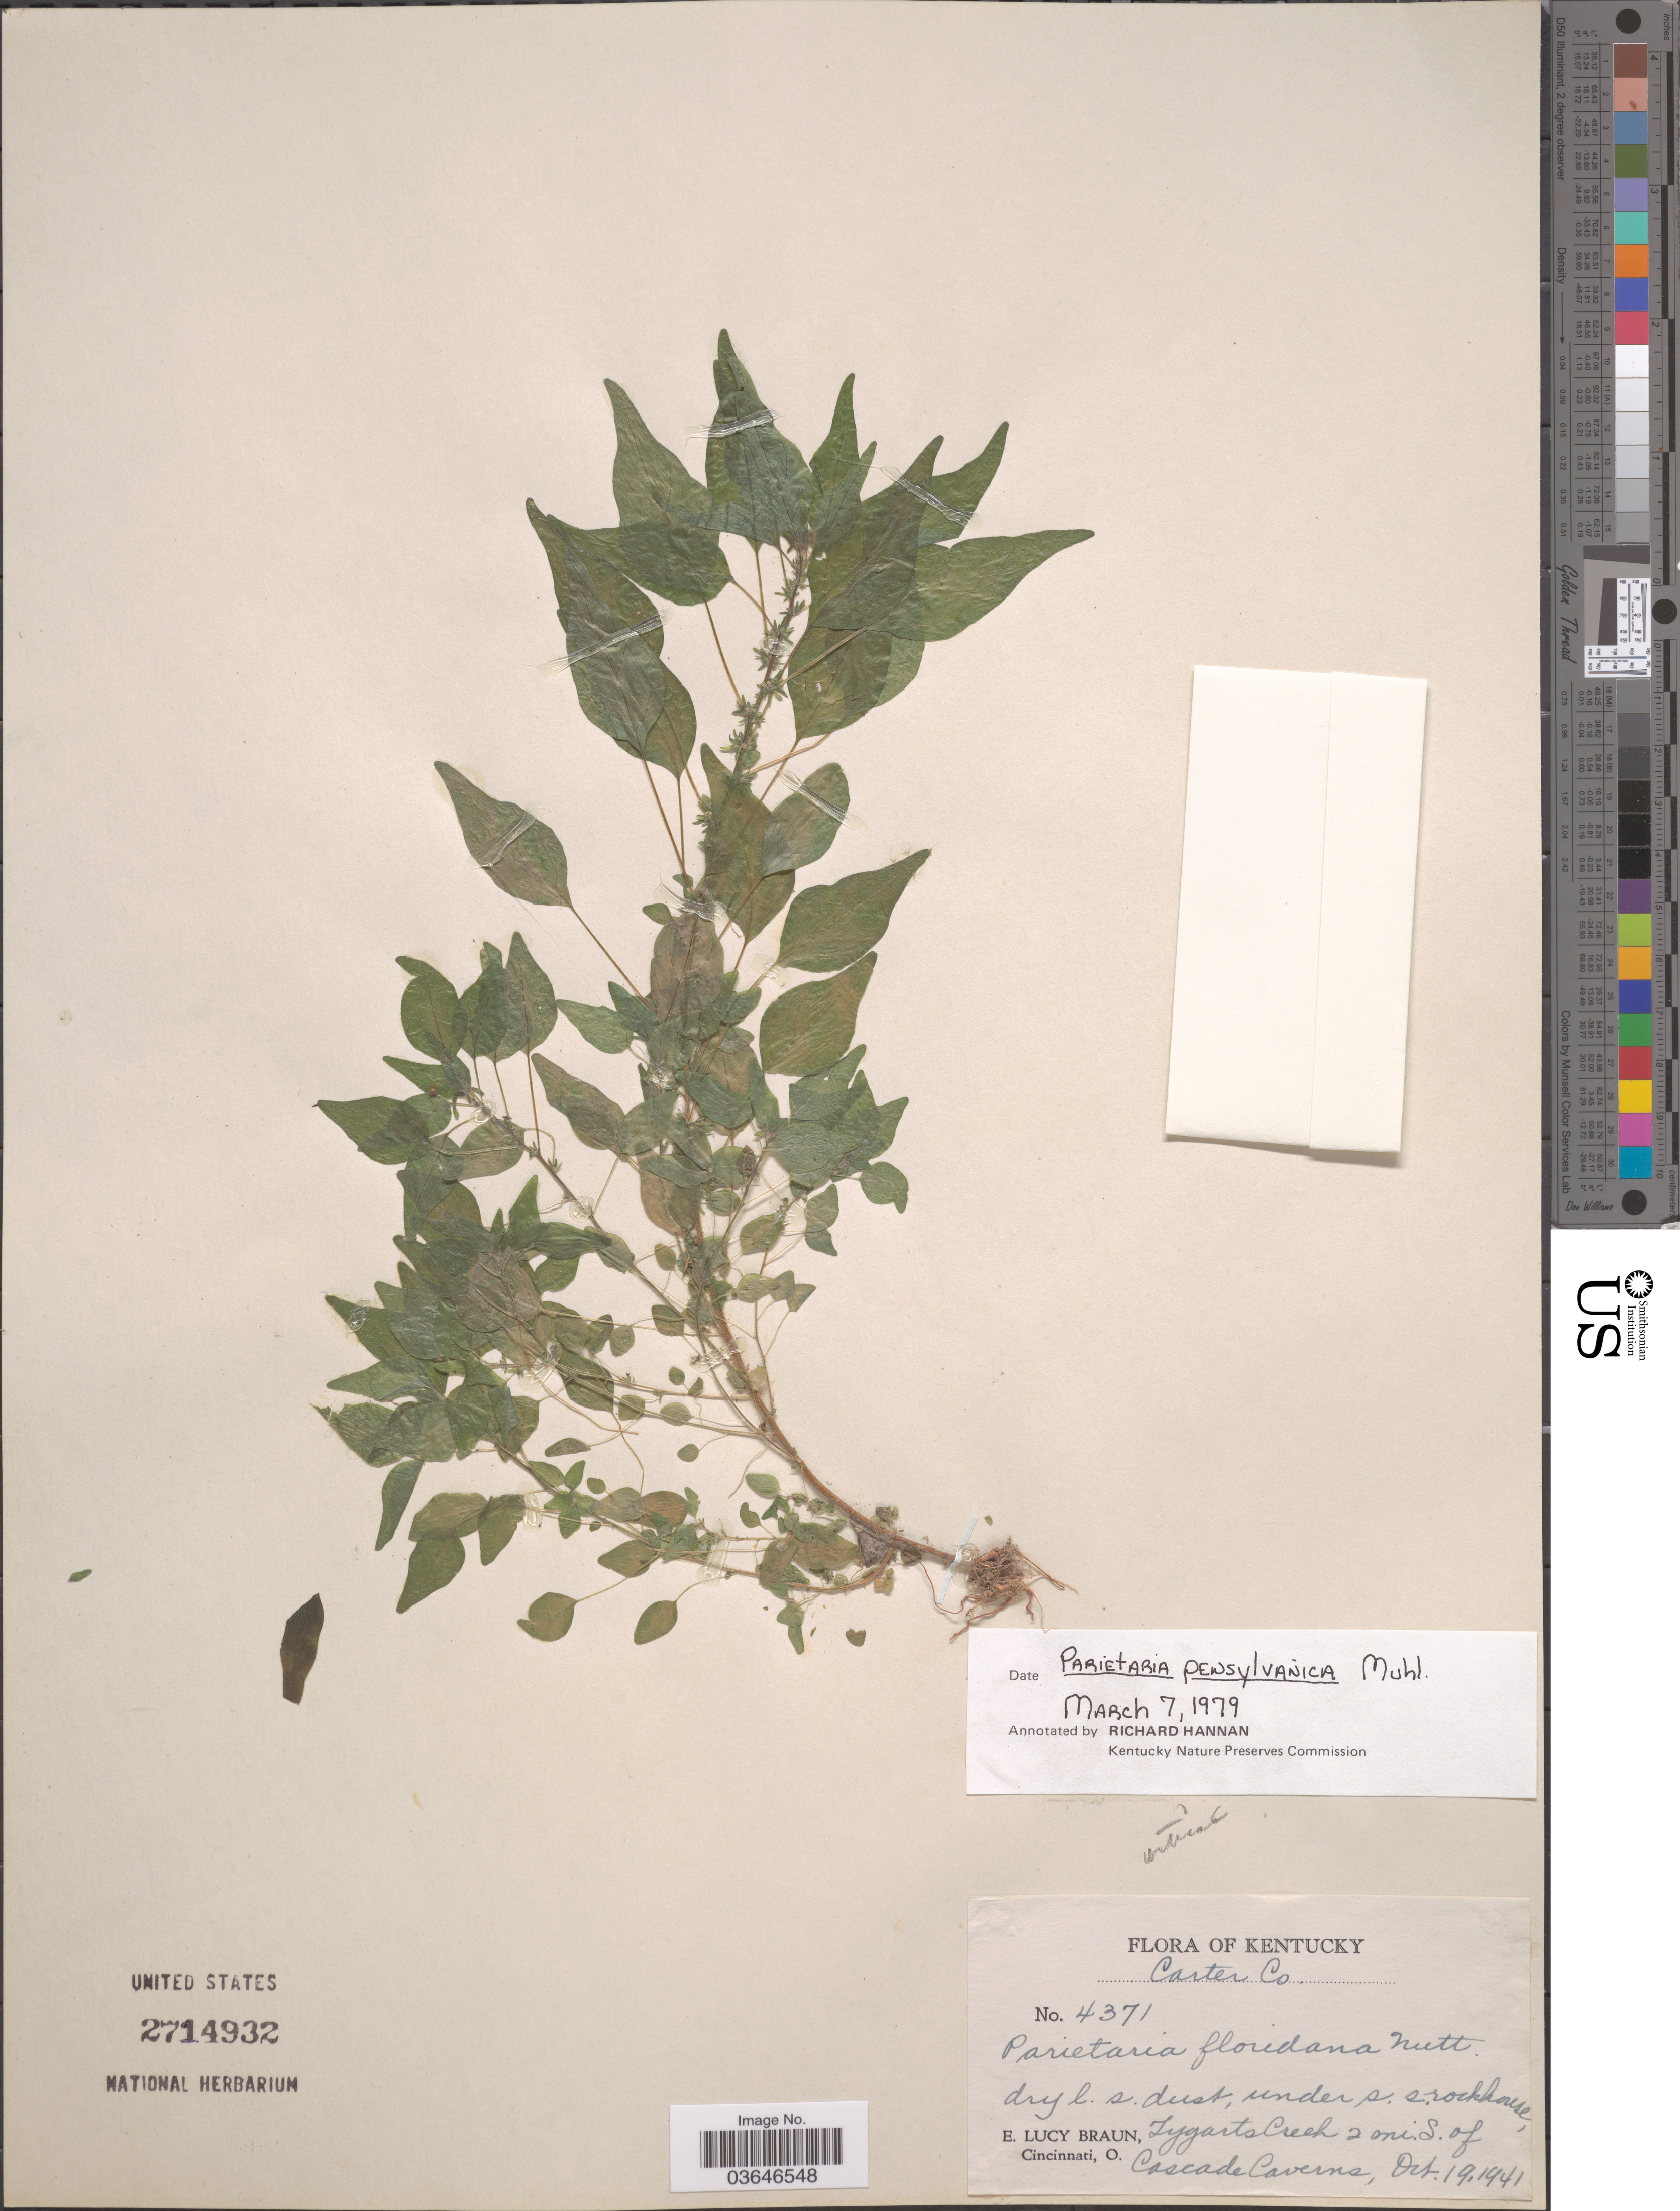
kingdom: Plantae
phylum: Tracheophyta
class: Magnoliopsida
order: Rosales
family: Urticaceae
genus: Parietaria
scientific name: Parietaria pensylvanica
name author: Muhl. ex Willd.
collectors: E. L. Braun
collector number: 4371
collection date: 1941-10-19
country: United States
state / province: Kentucky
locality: Carter Co. Under s. s. rockhouse, Tygarts Creek 2 mi. S. of Cascade Caverns.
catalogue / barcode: US 2714932